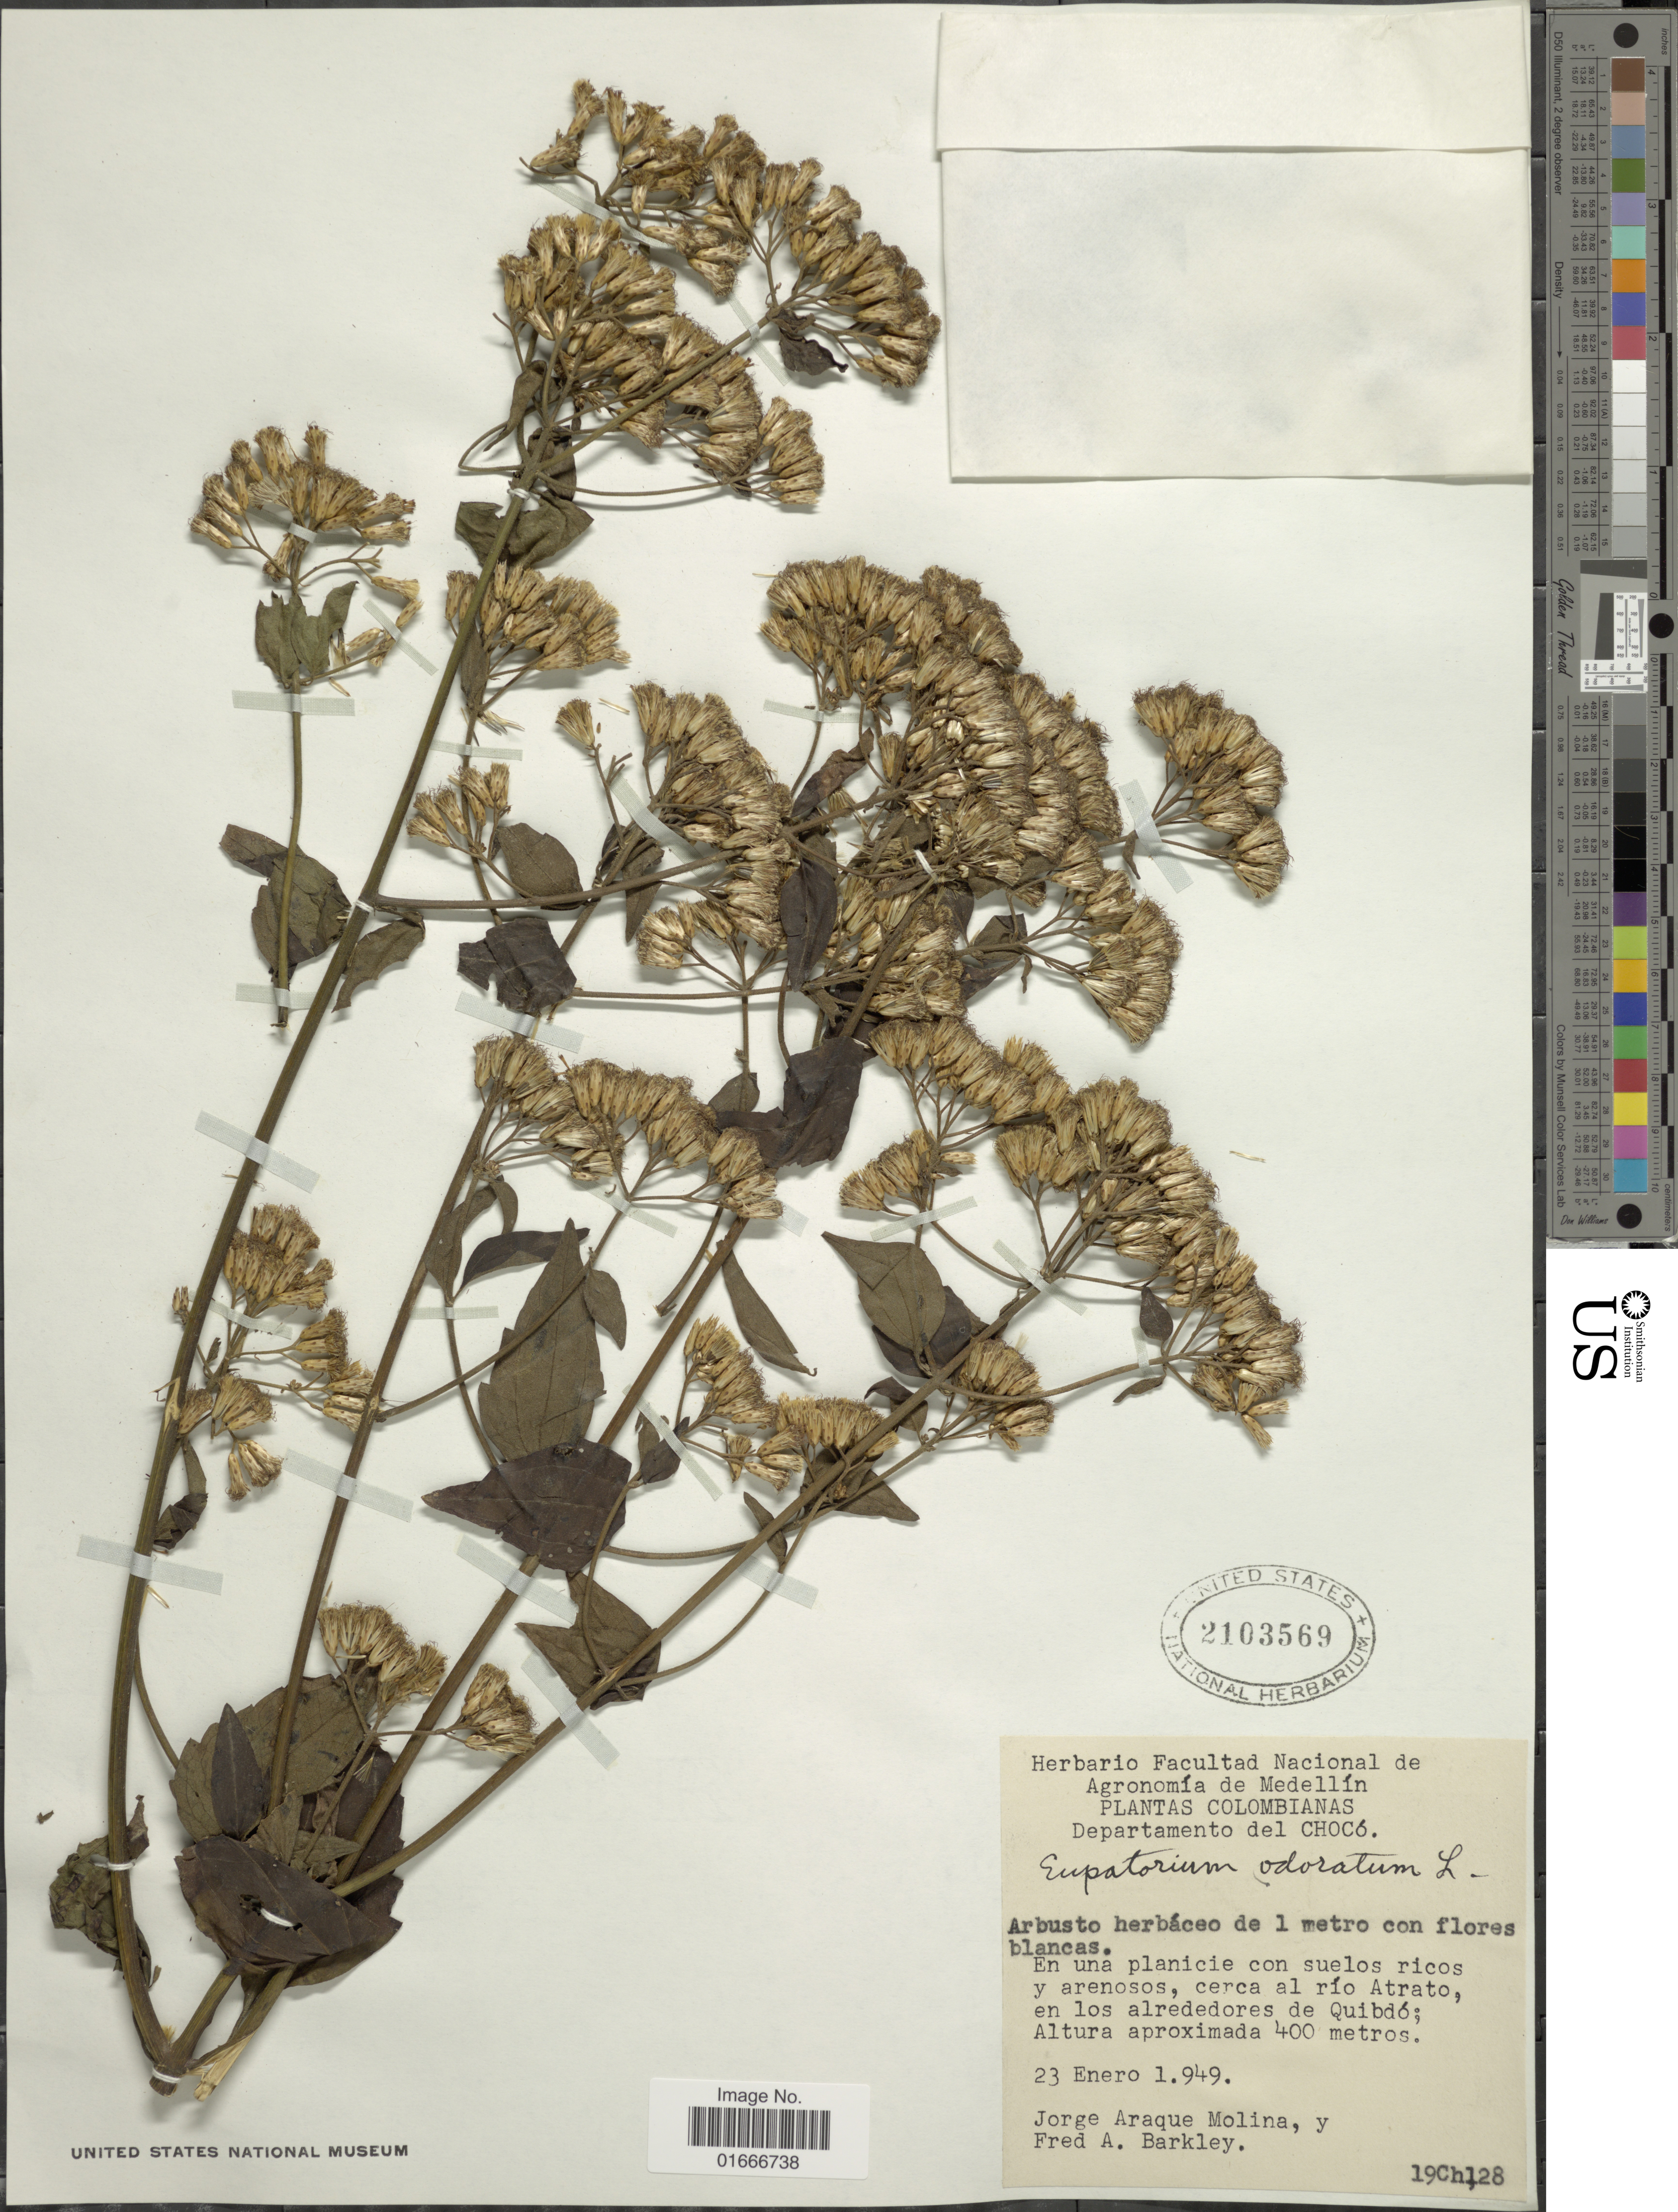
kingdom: Plantae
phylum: Tracheophyta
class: Magnoliopsida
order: Asterales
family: Asteraceae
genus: Chromolaena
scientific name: Chromolaena odorata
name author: (L.) R.M. King & H. Rob.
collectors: J. A. Molina & F. A. Barkley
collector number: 19Ch128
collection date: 1949-01-23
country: Colombia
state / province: Chocó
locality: Cerca al rio Atrato, en los alrededores de Quibdo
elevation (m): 400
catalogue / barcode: US 2103569